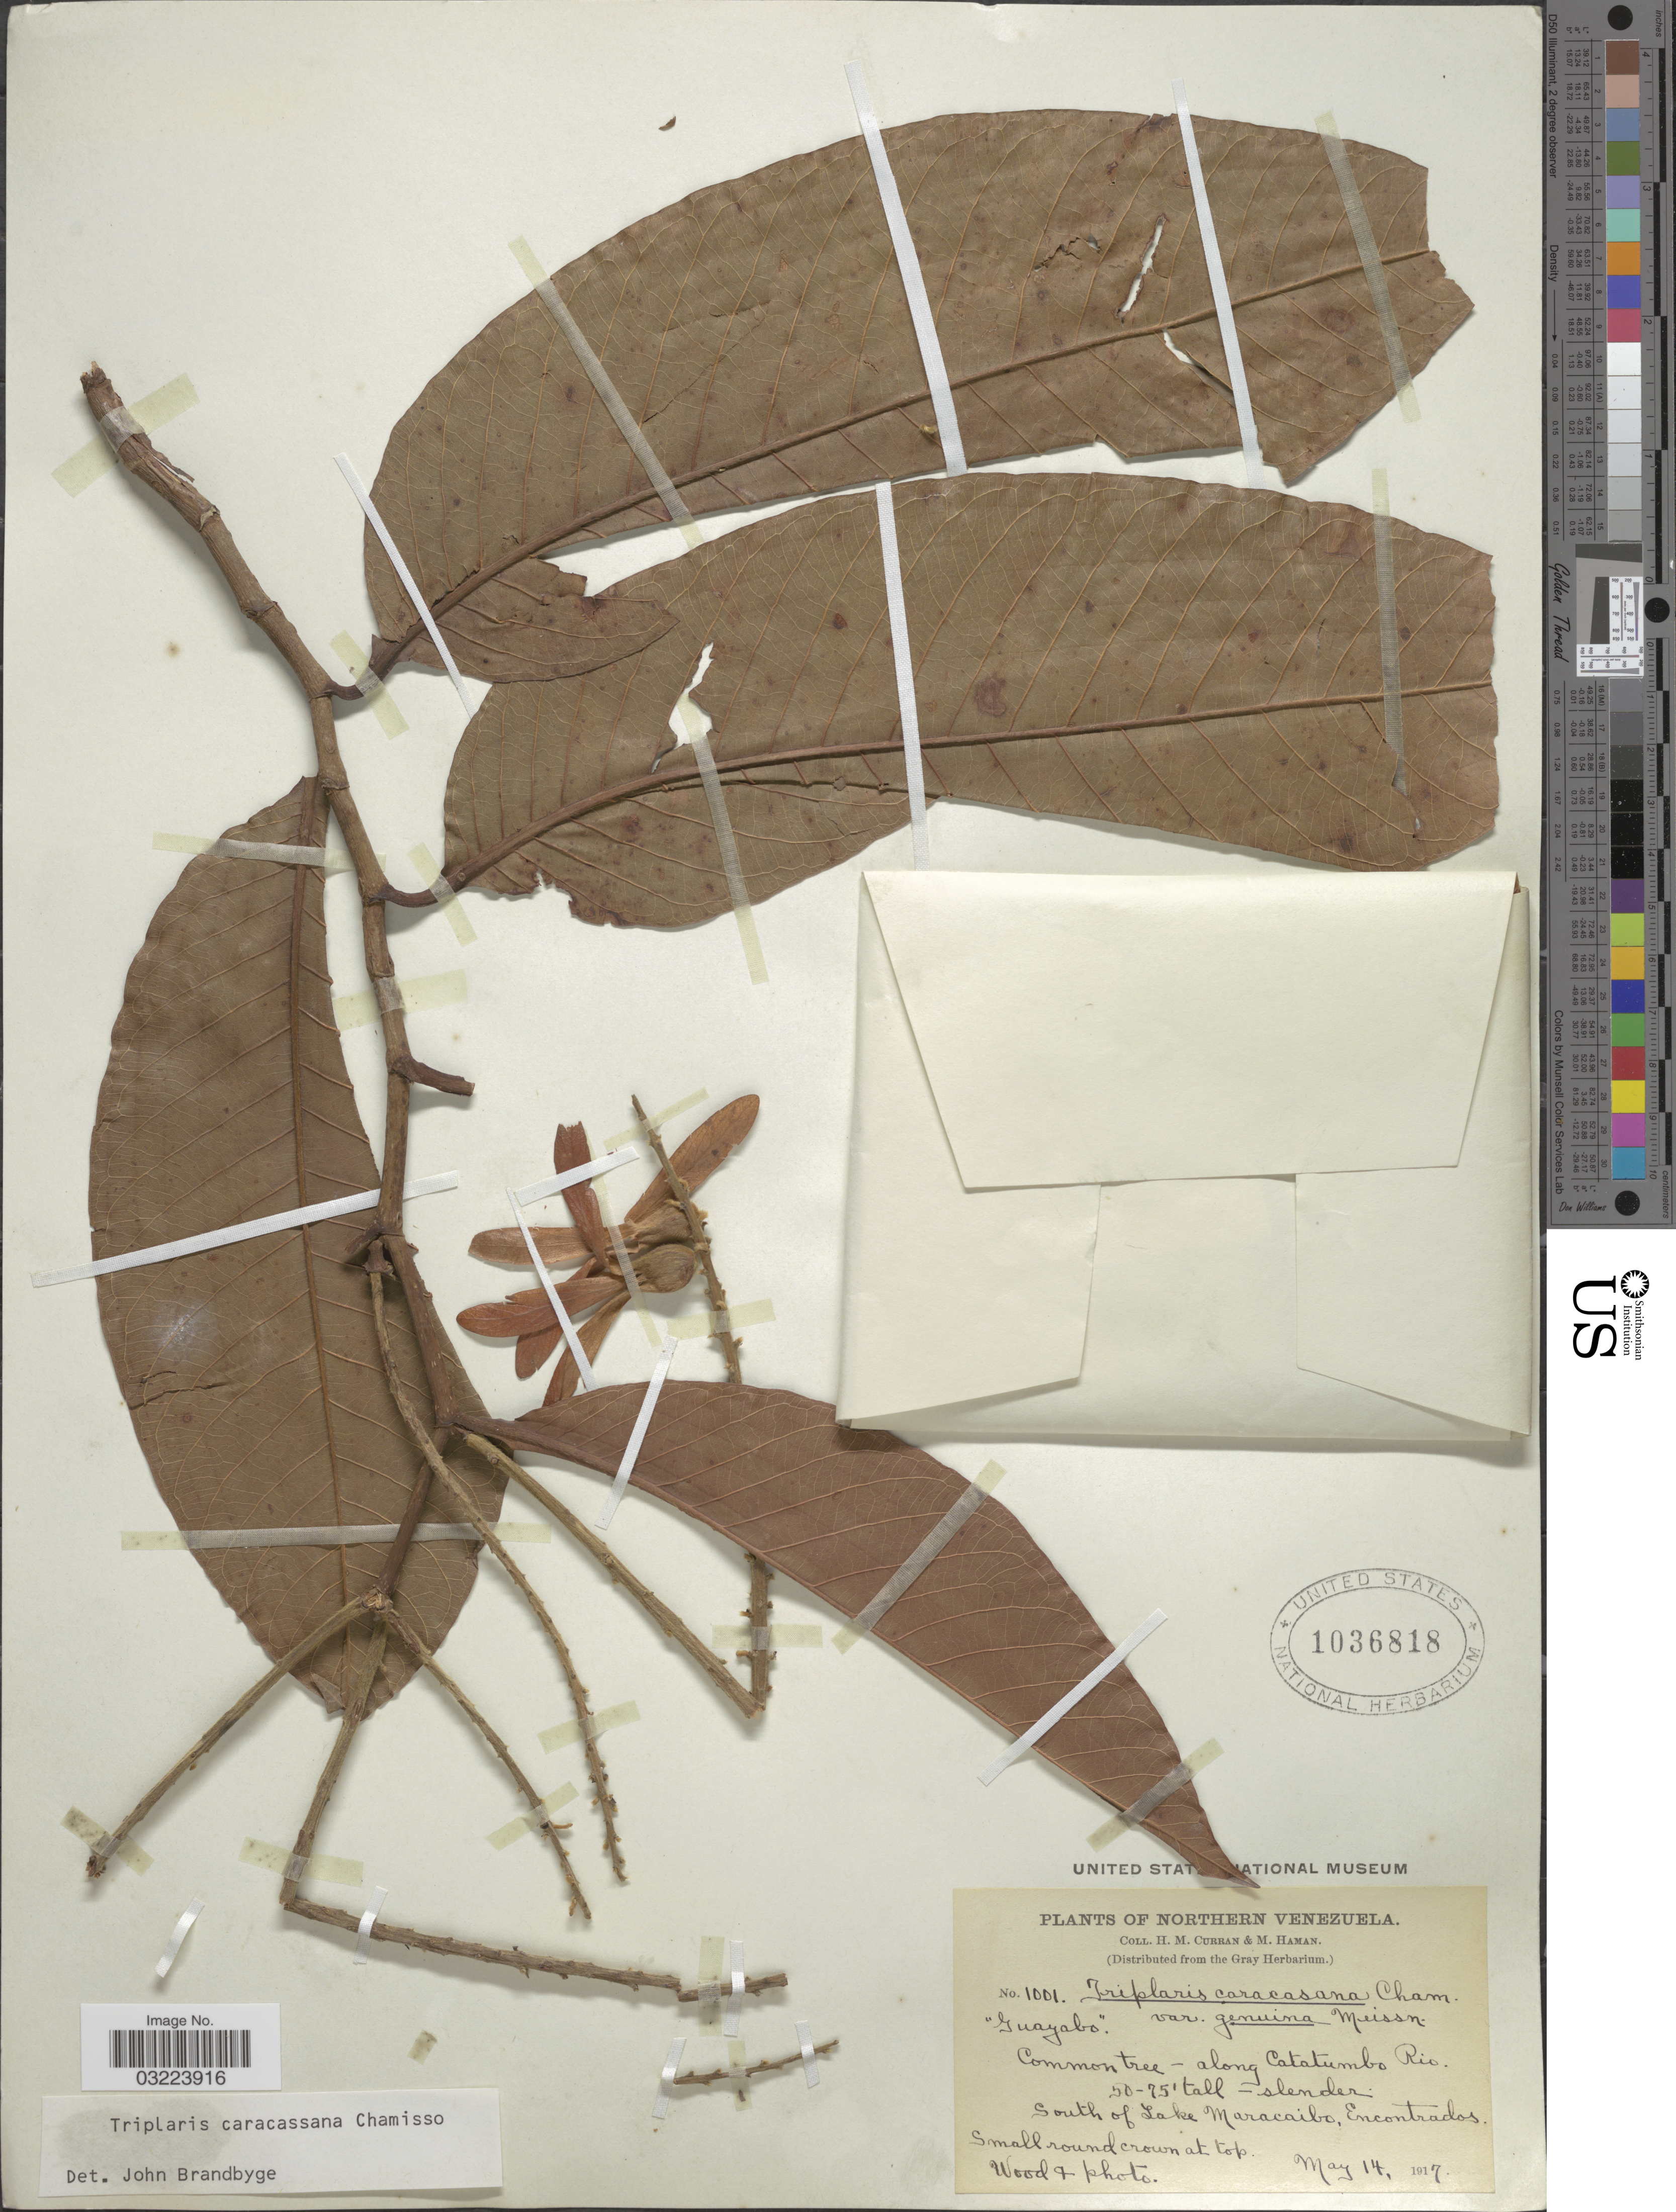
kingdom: Plantae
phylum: Tracheophyta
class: Magnoliopsida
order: Caryophyllales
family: Polygonaceae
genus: Triplaris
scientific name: Triplaris caracasana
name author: Cham.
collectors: H. M. Curran & M. Haman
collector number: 1001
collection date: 1917-05-14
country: Venezuela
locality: Northern Venezuela. Along Catatumbo Rio. South of Lake Maracaibo, Encontrados.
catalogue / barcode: US 1036818